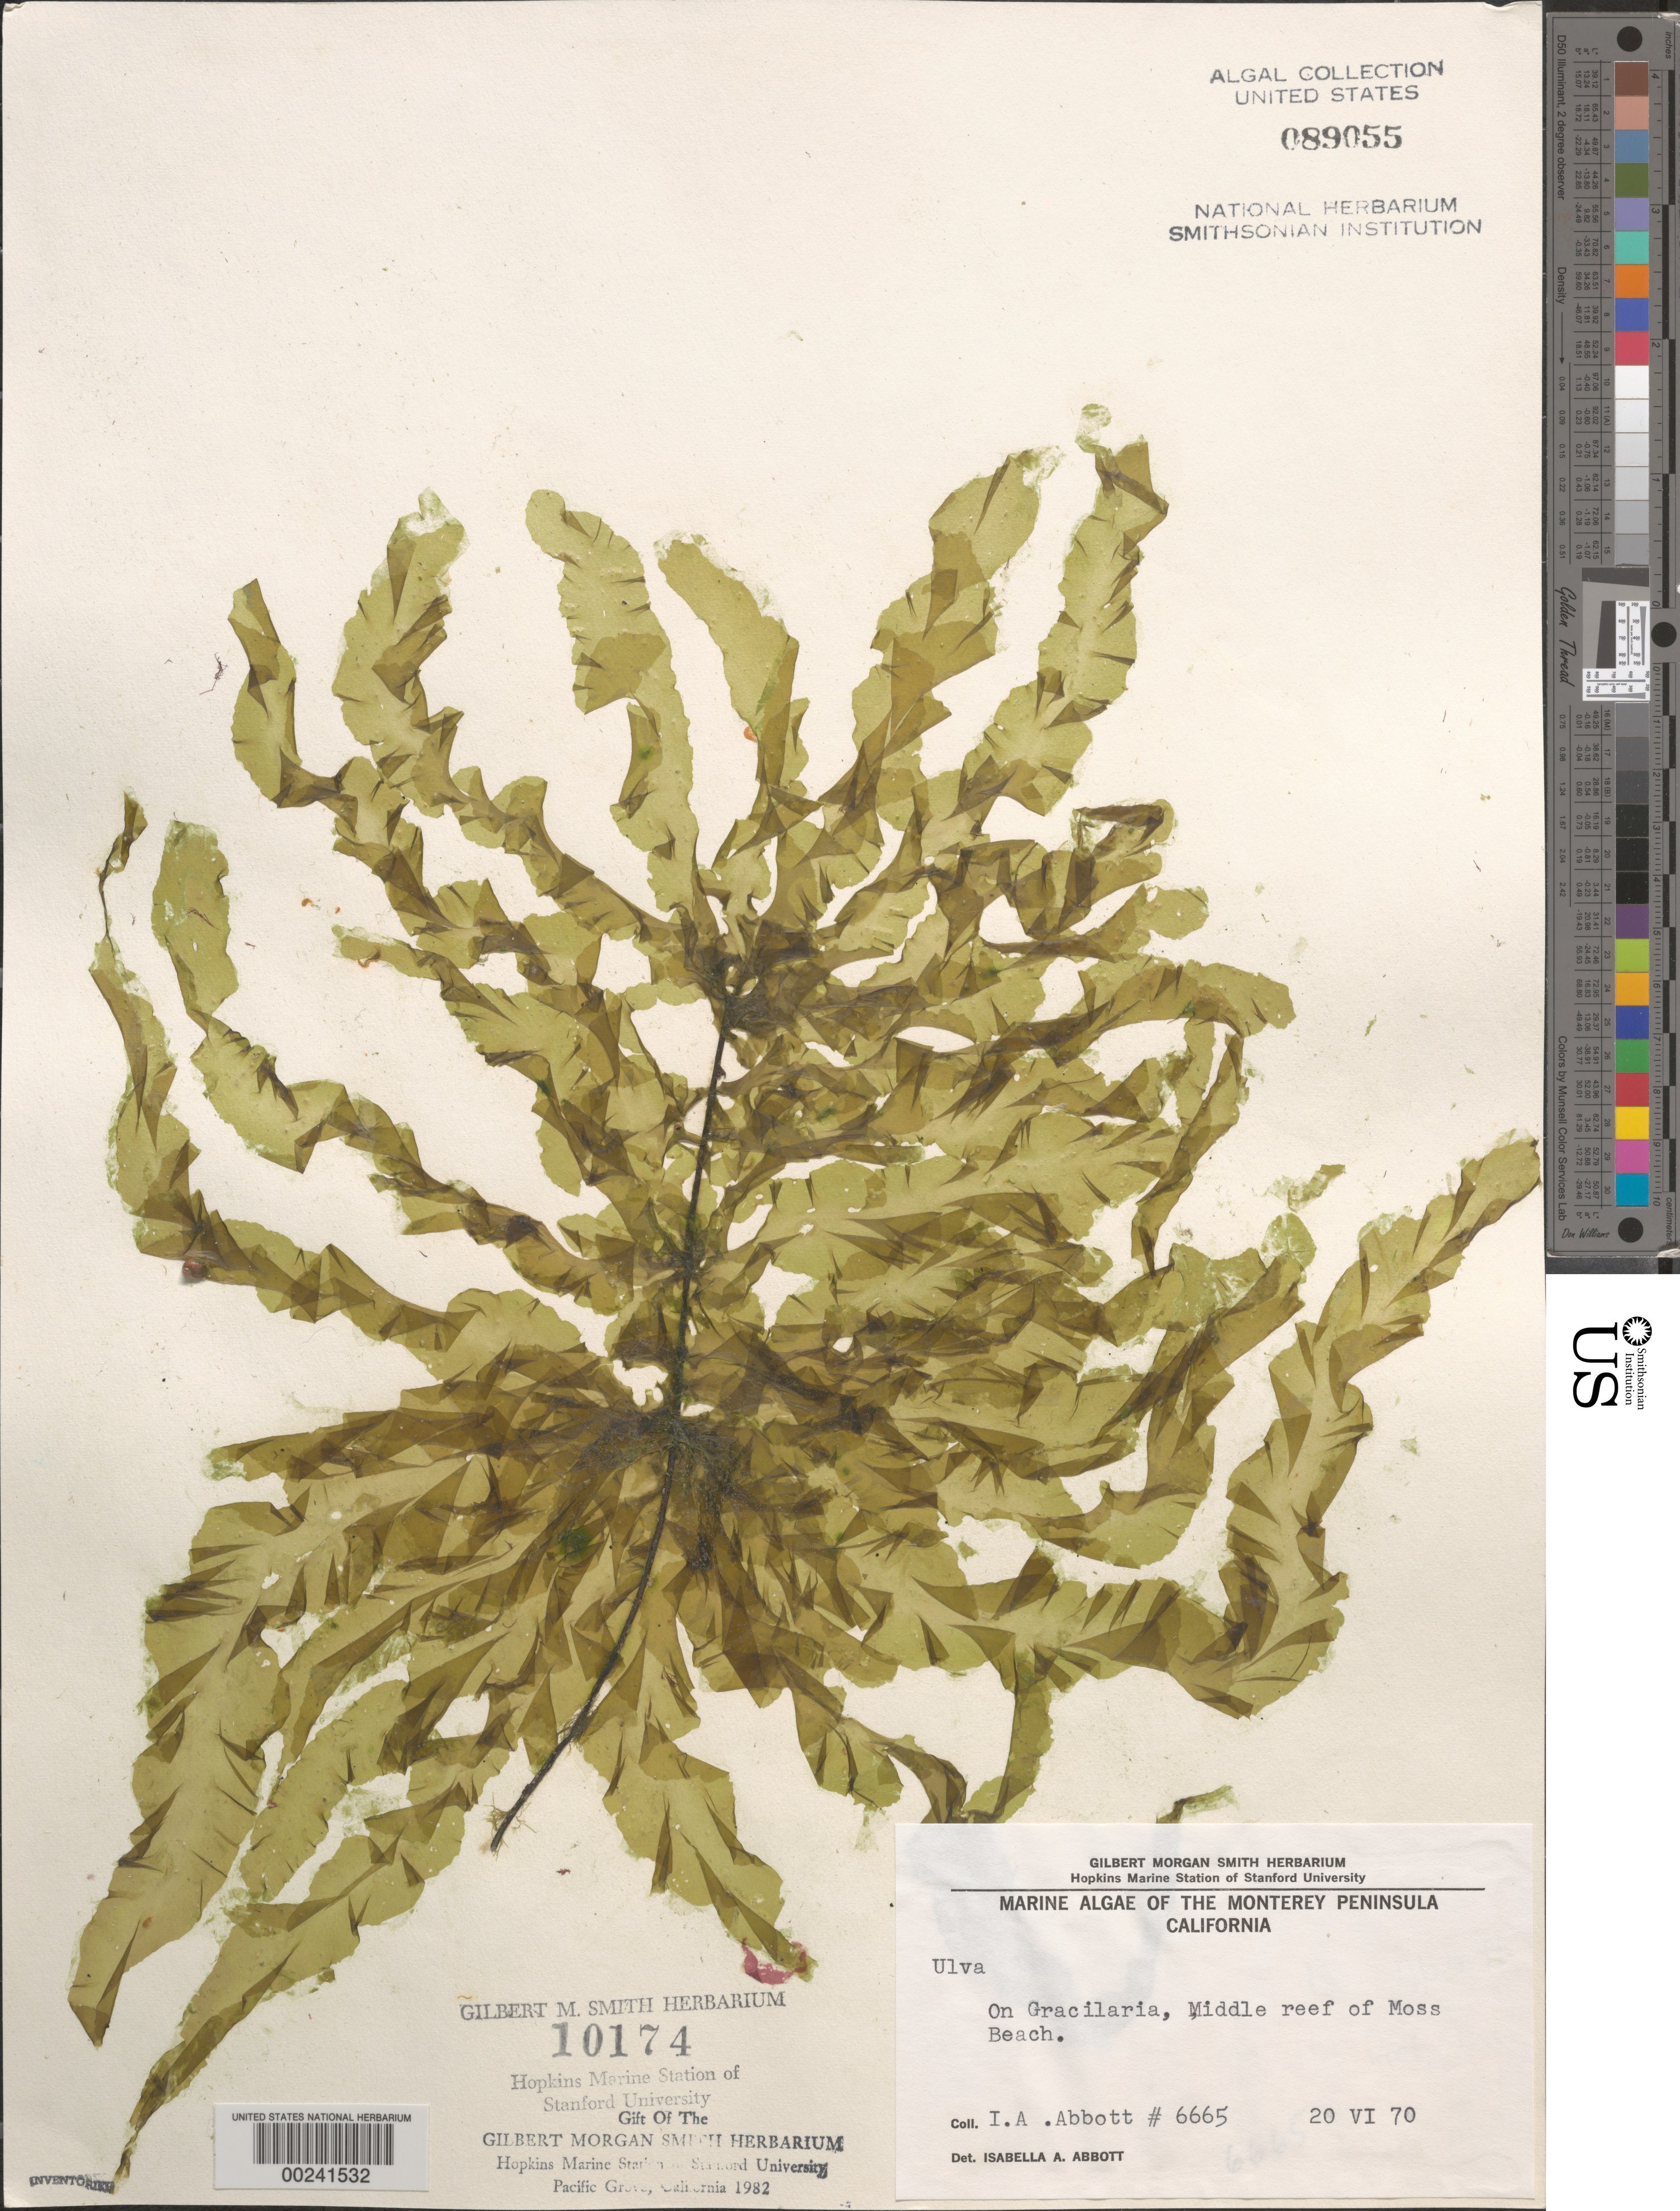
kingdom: Plantae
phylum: Chlorophyta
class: Ulvophyceae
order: Ulvales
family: Ulvaceae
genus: Ulva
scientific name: Ulva sp.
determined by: Abbott, Isabella A.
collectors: I. A. Abbott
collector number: IAA 6665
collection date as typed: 20 Jun 1970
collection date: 1970-06-20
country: United States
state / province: California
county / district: Monterey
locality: Middle Reef of Moss Beach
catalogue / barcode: US 89055